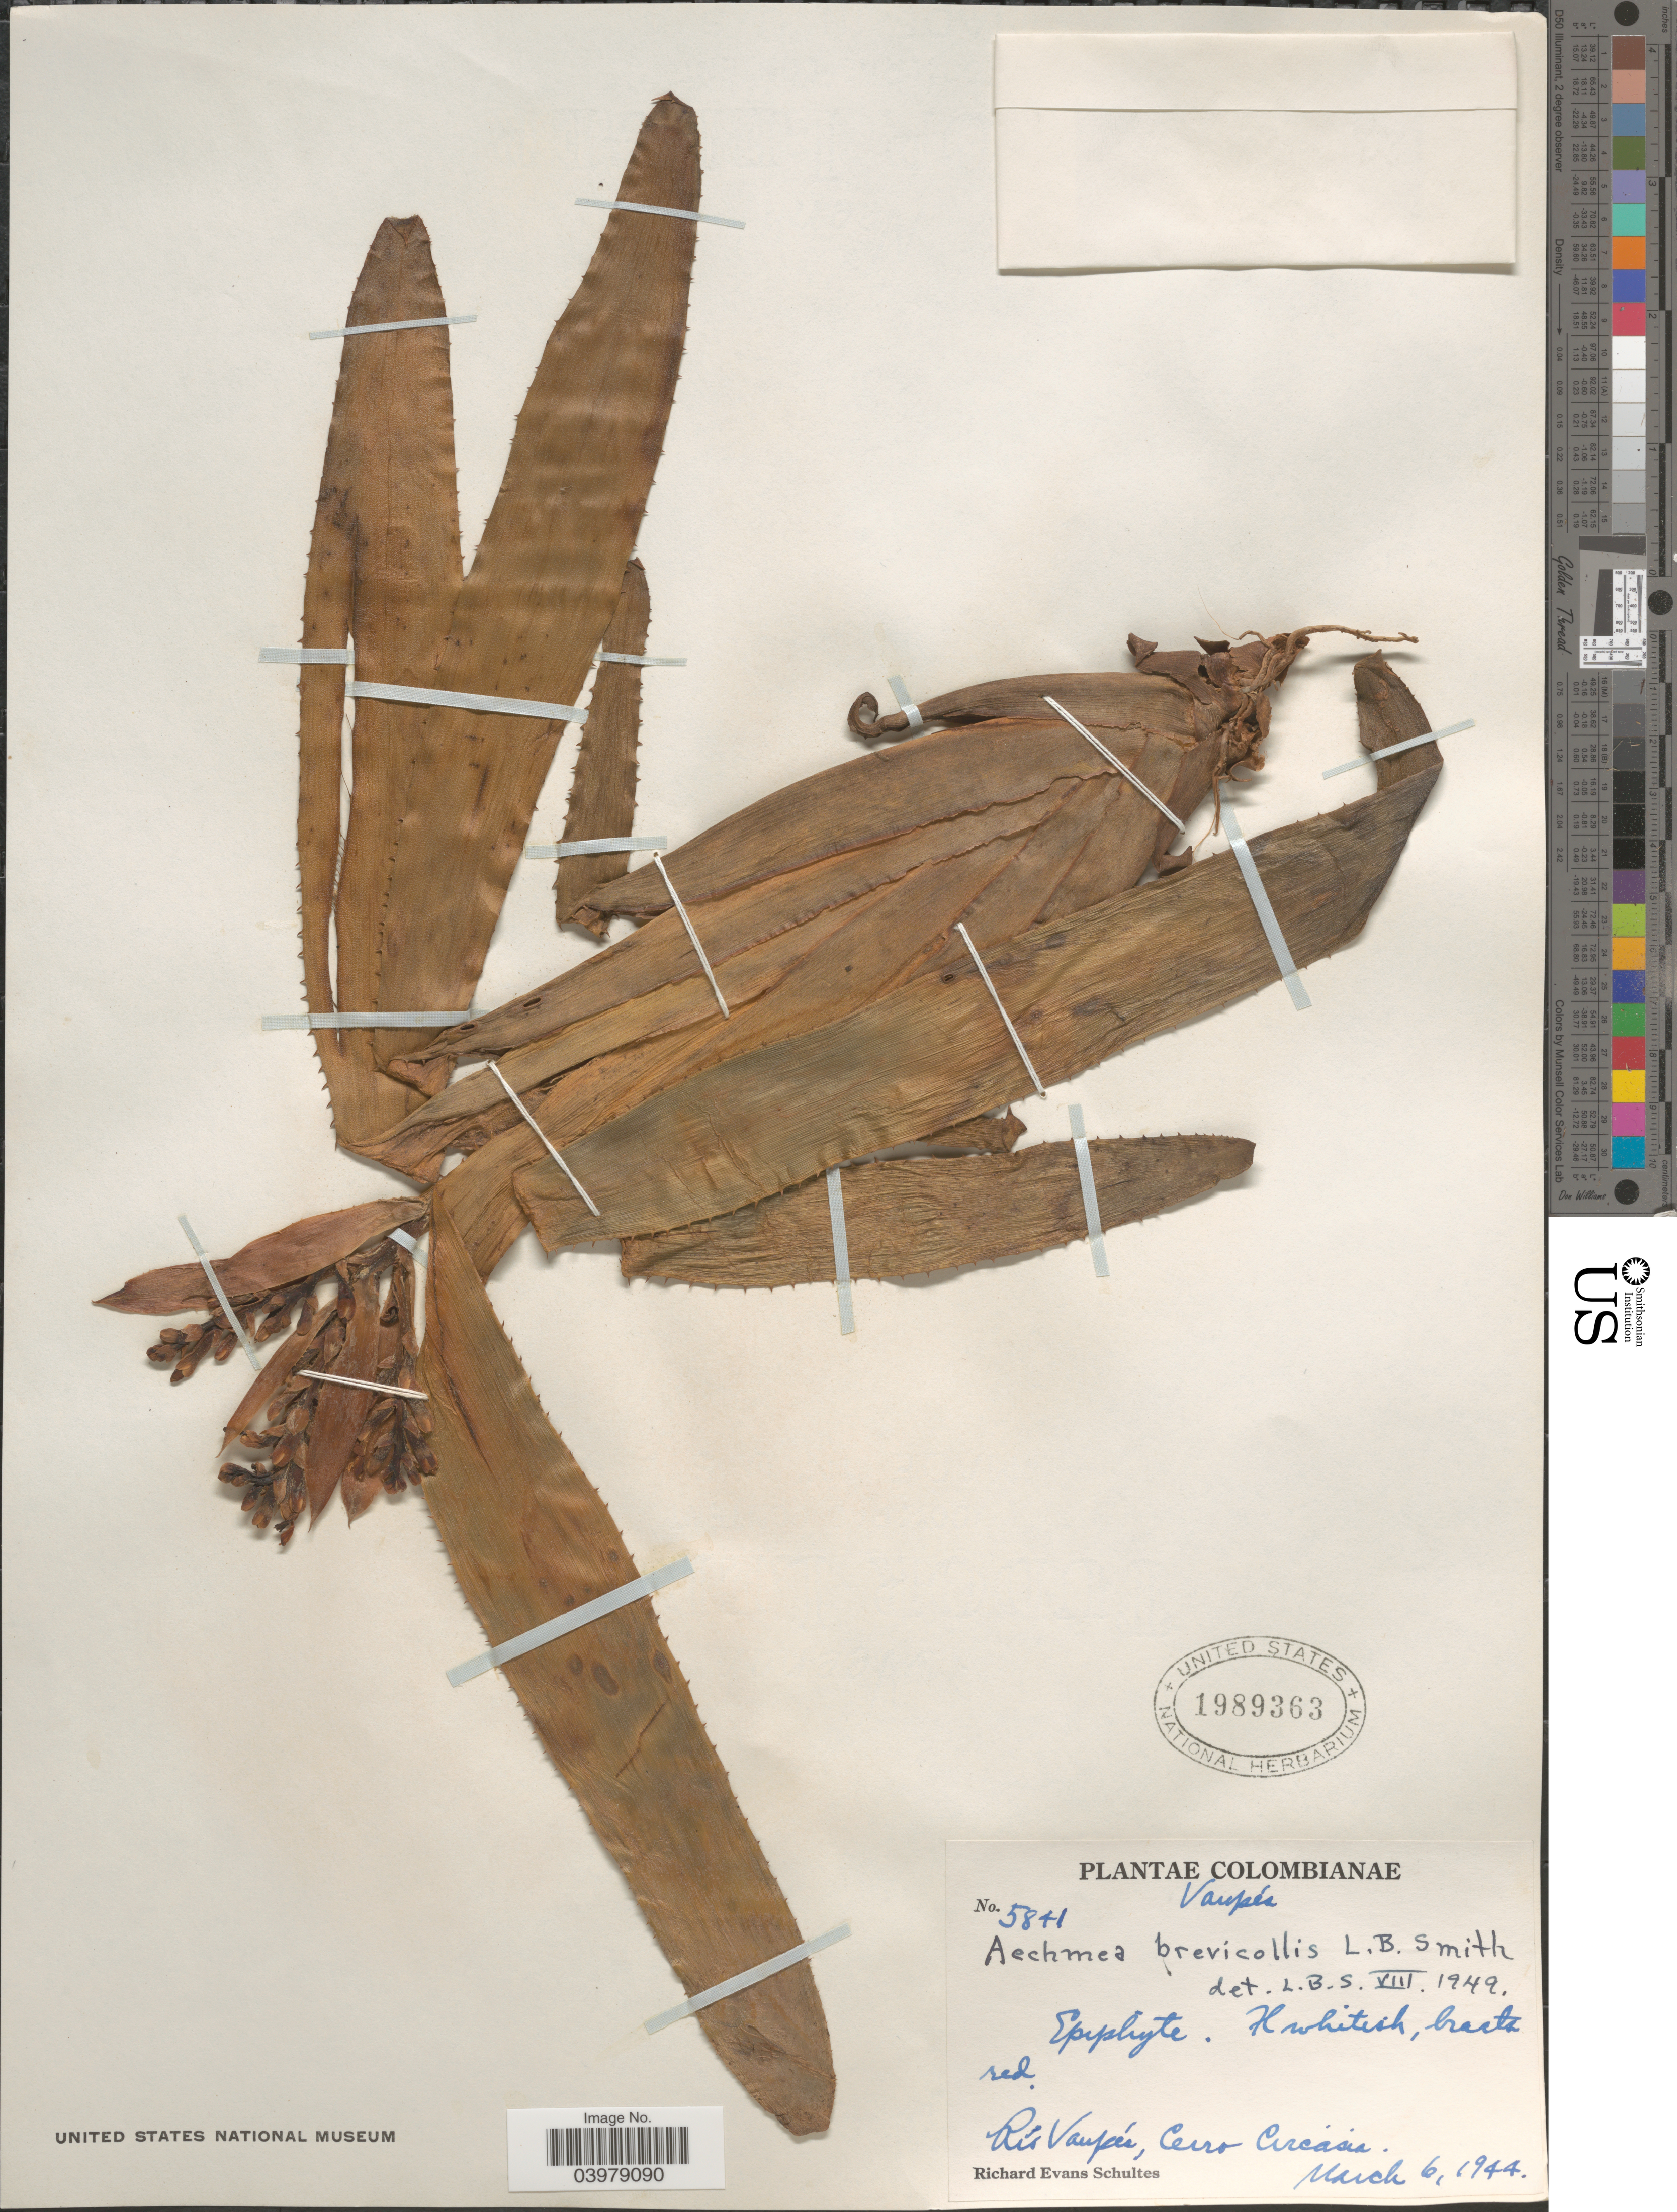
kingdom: Plantae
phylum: Tracheophyta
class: Liliopsida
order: Poales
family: Bromeliaceae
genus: Aechmea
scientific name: Aechmea brevicollis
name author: L.B. Sm.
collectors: R. E. Schultes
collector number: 5841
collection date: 1944-03-06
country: Colombia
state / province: Vaupés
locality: Río Vaupés, Cerro Circasia.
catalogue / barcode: US 1989363